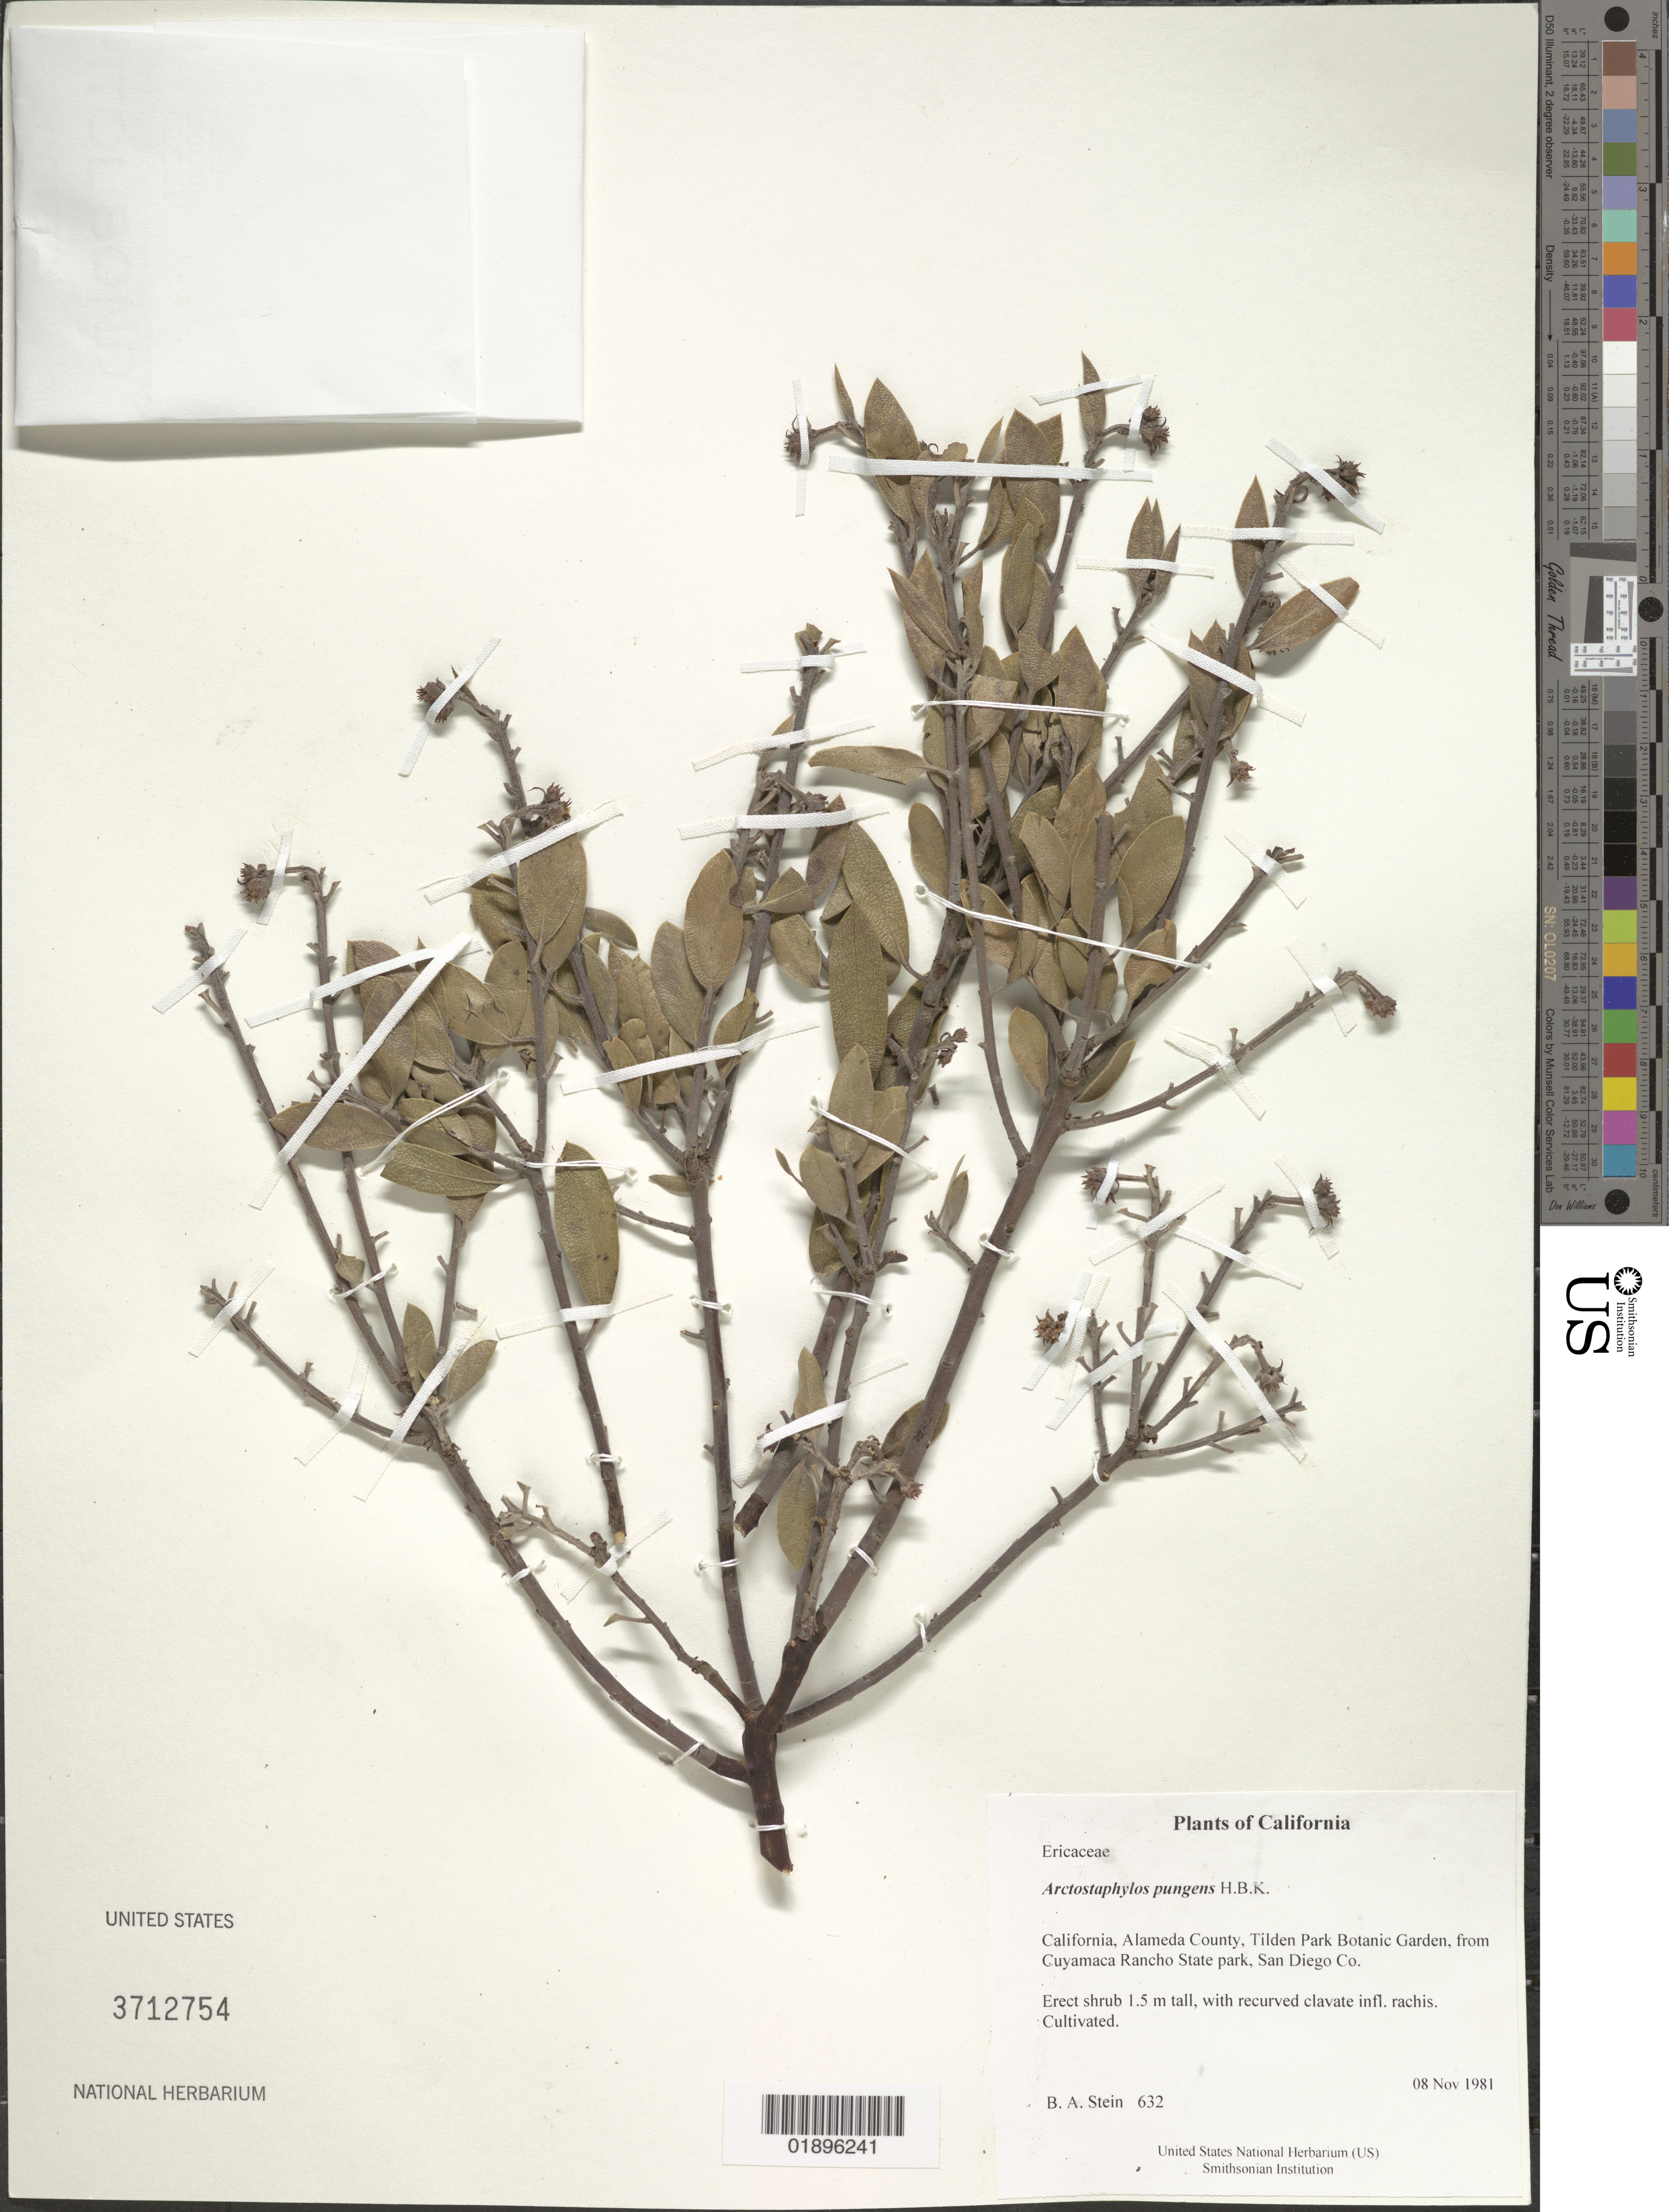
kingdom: Plantae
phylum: Tracheophyta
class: Magnoliopsida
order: Ericales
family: Ericaceae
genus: Arctostaphylos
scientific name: Arctostaphylos pungens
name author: Kunth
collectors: B. A. Stein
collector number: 632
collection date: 1981-11-08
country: United States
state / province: California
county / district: Alameda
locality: Tilden Park Botanic Garden, from Cuyamaca Rancho State park, San Diego Co.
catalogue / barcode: US 3712754